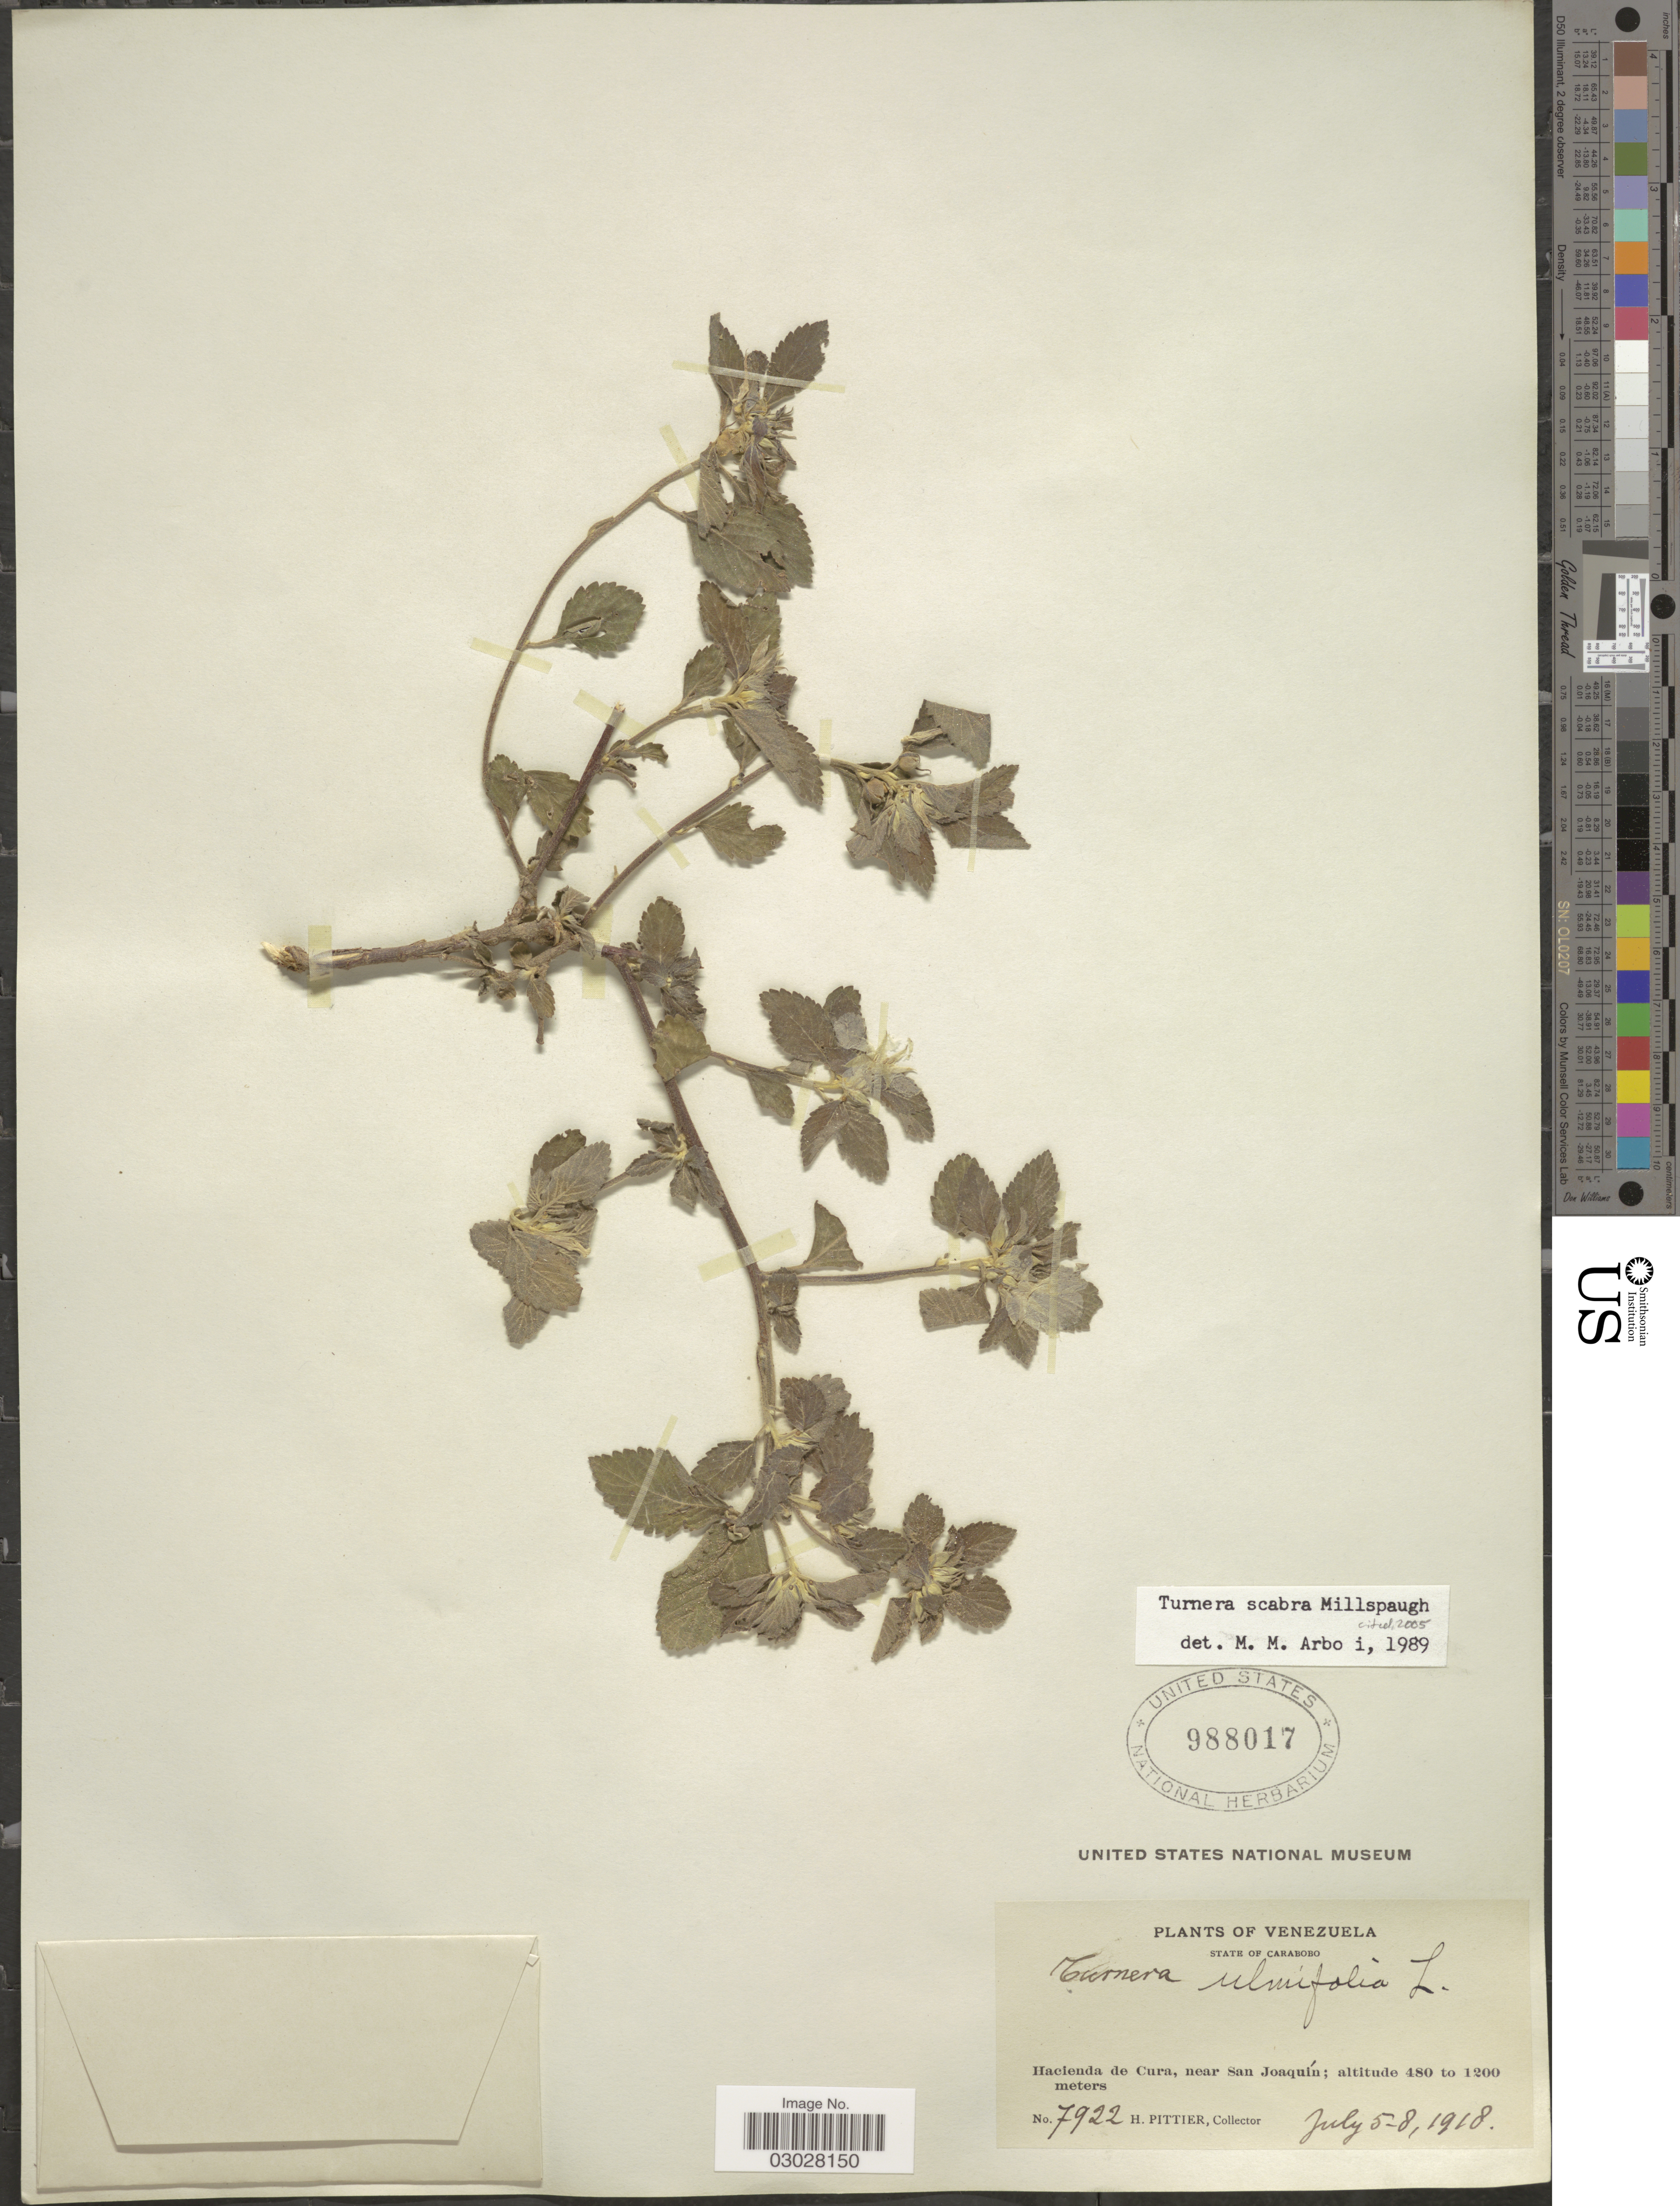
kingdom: Plantae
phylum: Tracheophyta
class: Magnoliopsida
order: Malpighiales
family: Turneraceae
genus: Turnera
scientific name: Turnera scabra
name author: Millsp.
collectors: H. F. Pittier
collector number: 7922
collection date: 1918-07-05/1918-07-08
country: Venezuela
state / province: Carabobo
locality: State of Carabobo. Hacienda de Cura, near San Joaquín.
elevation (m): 480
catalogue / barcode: US 988017